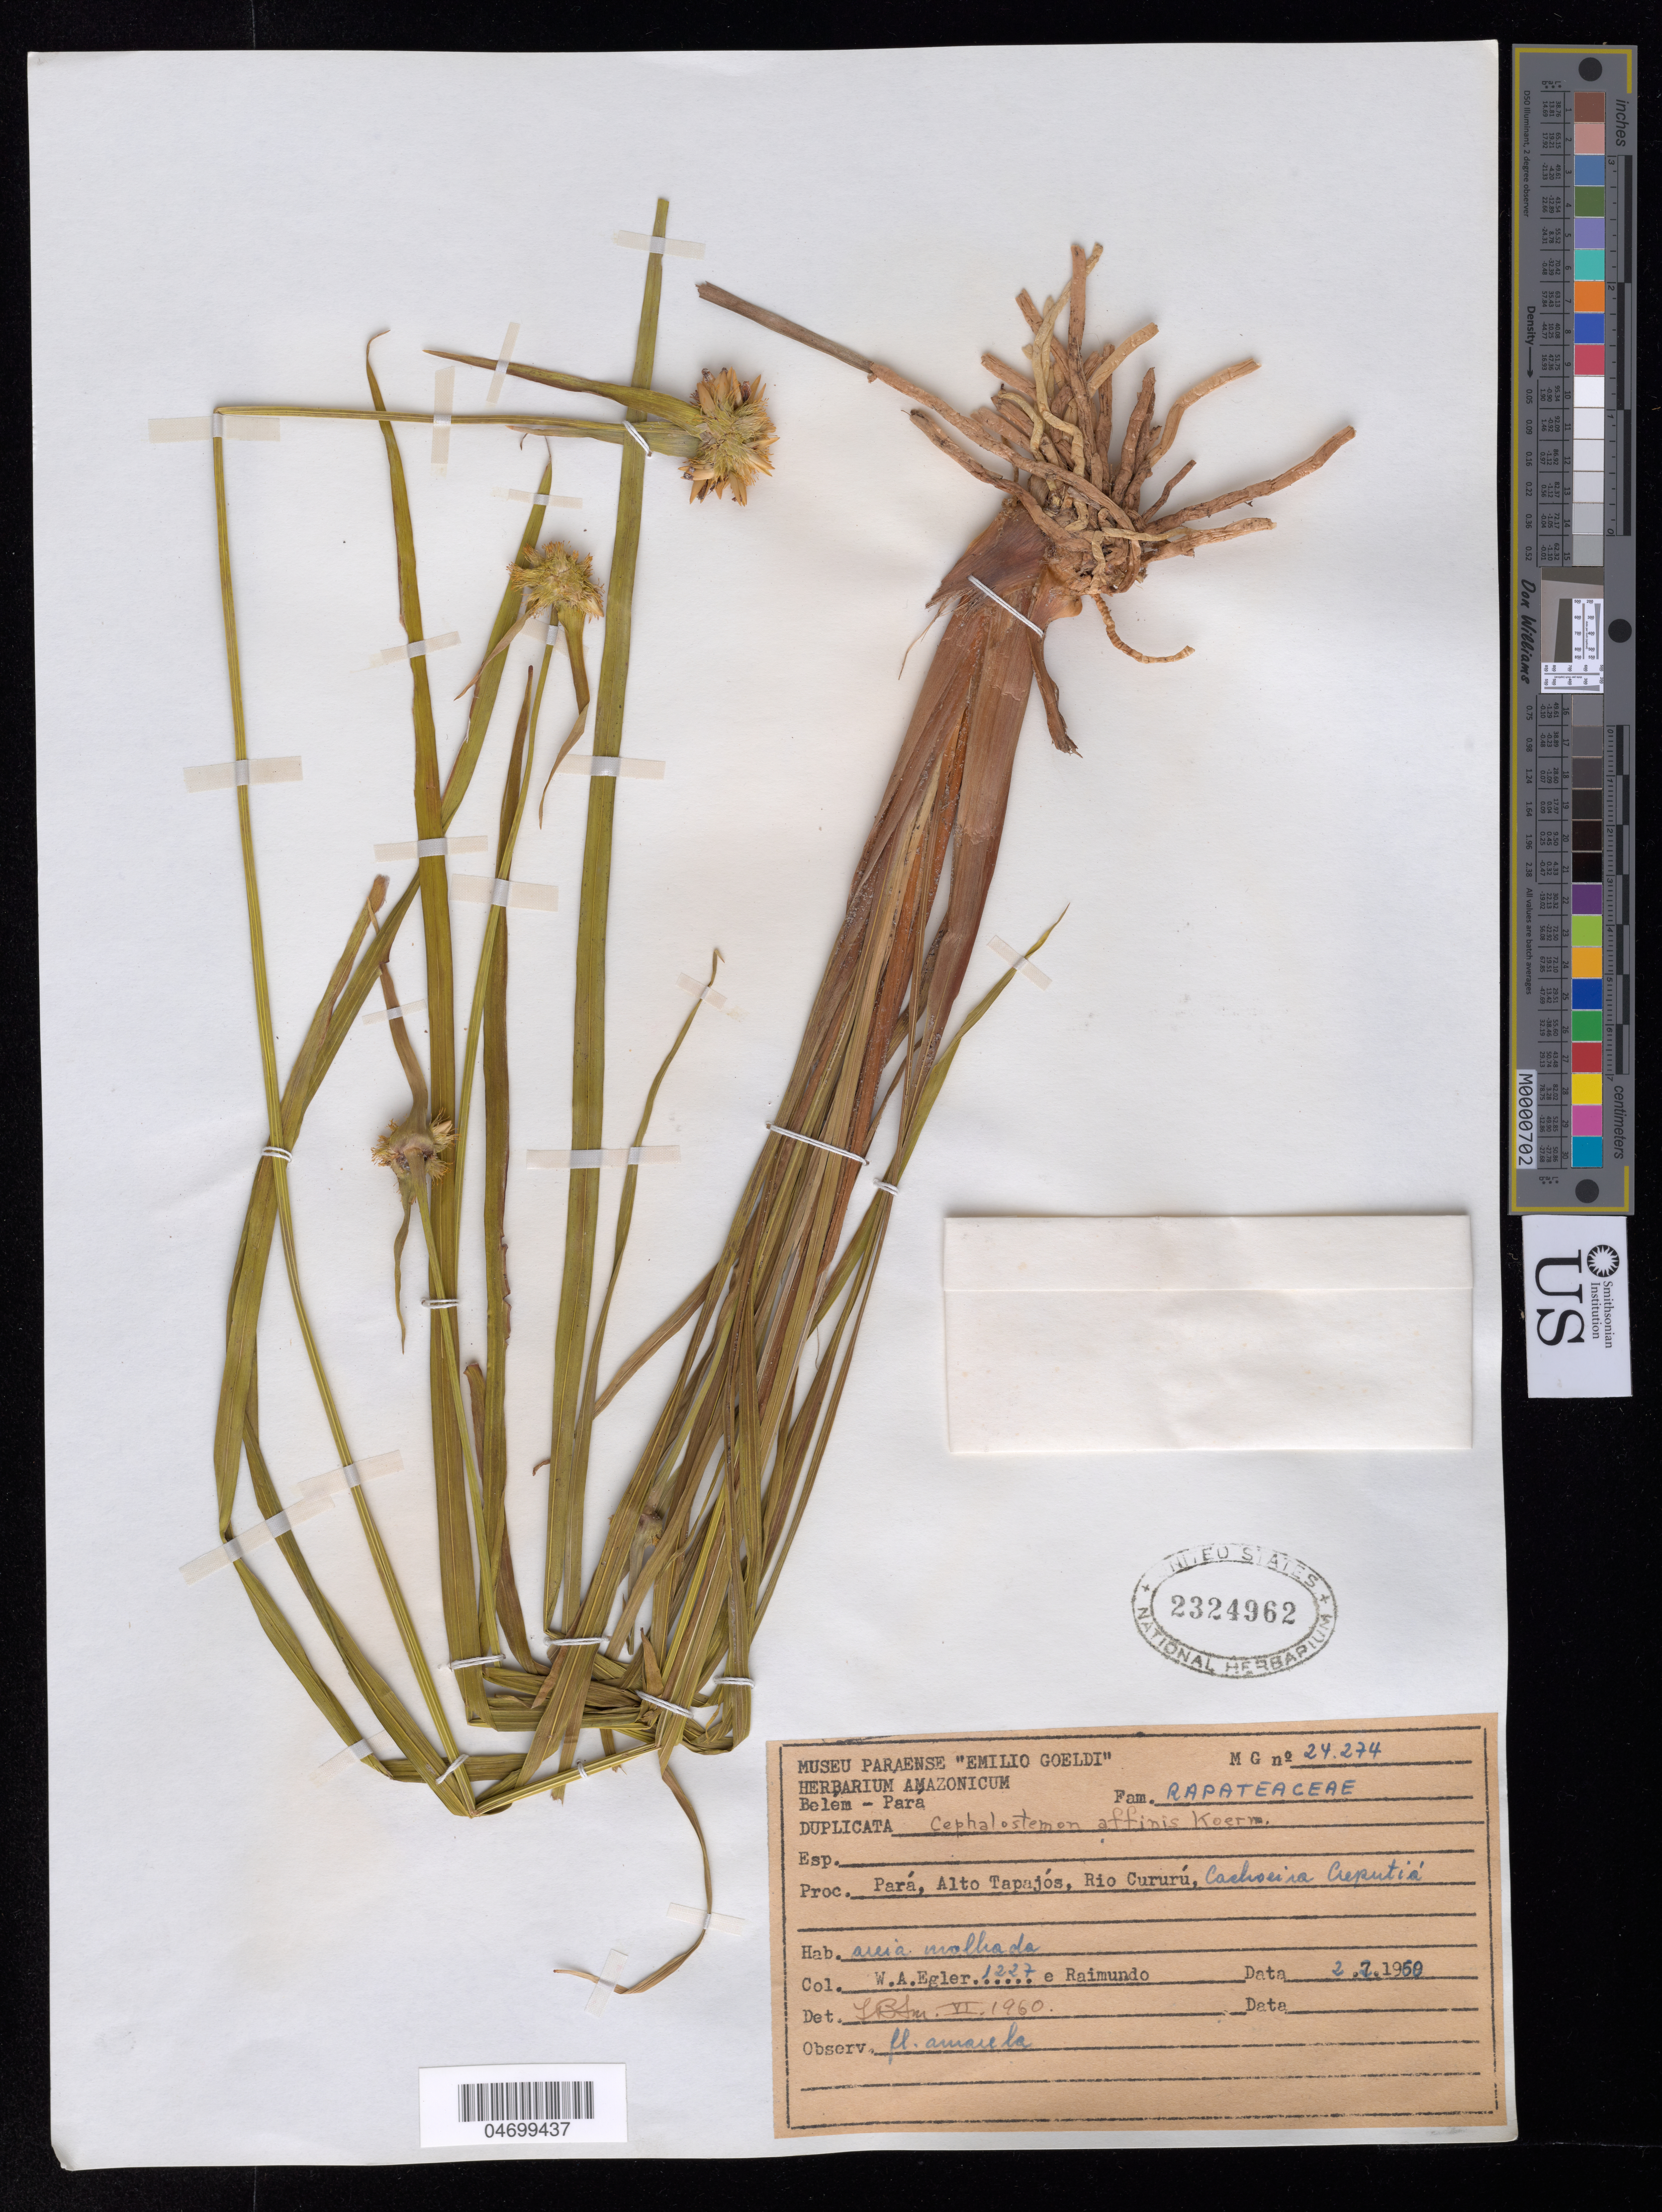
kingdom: Plantae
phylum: Tracheophyta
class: Liliopsida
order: Poales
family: Rapateaceae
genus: Cephalostemon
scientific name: Cephalostemon affinis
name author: Körn.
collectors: W. A. Egler & -. Raimundo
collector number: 1227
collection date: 1960-07-02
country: Brazil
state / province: Pará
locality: Alto Tapajós, Rio Cururú, Cachoeira Creputiá.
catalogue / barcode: US 2324962